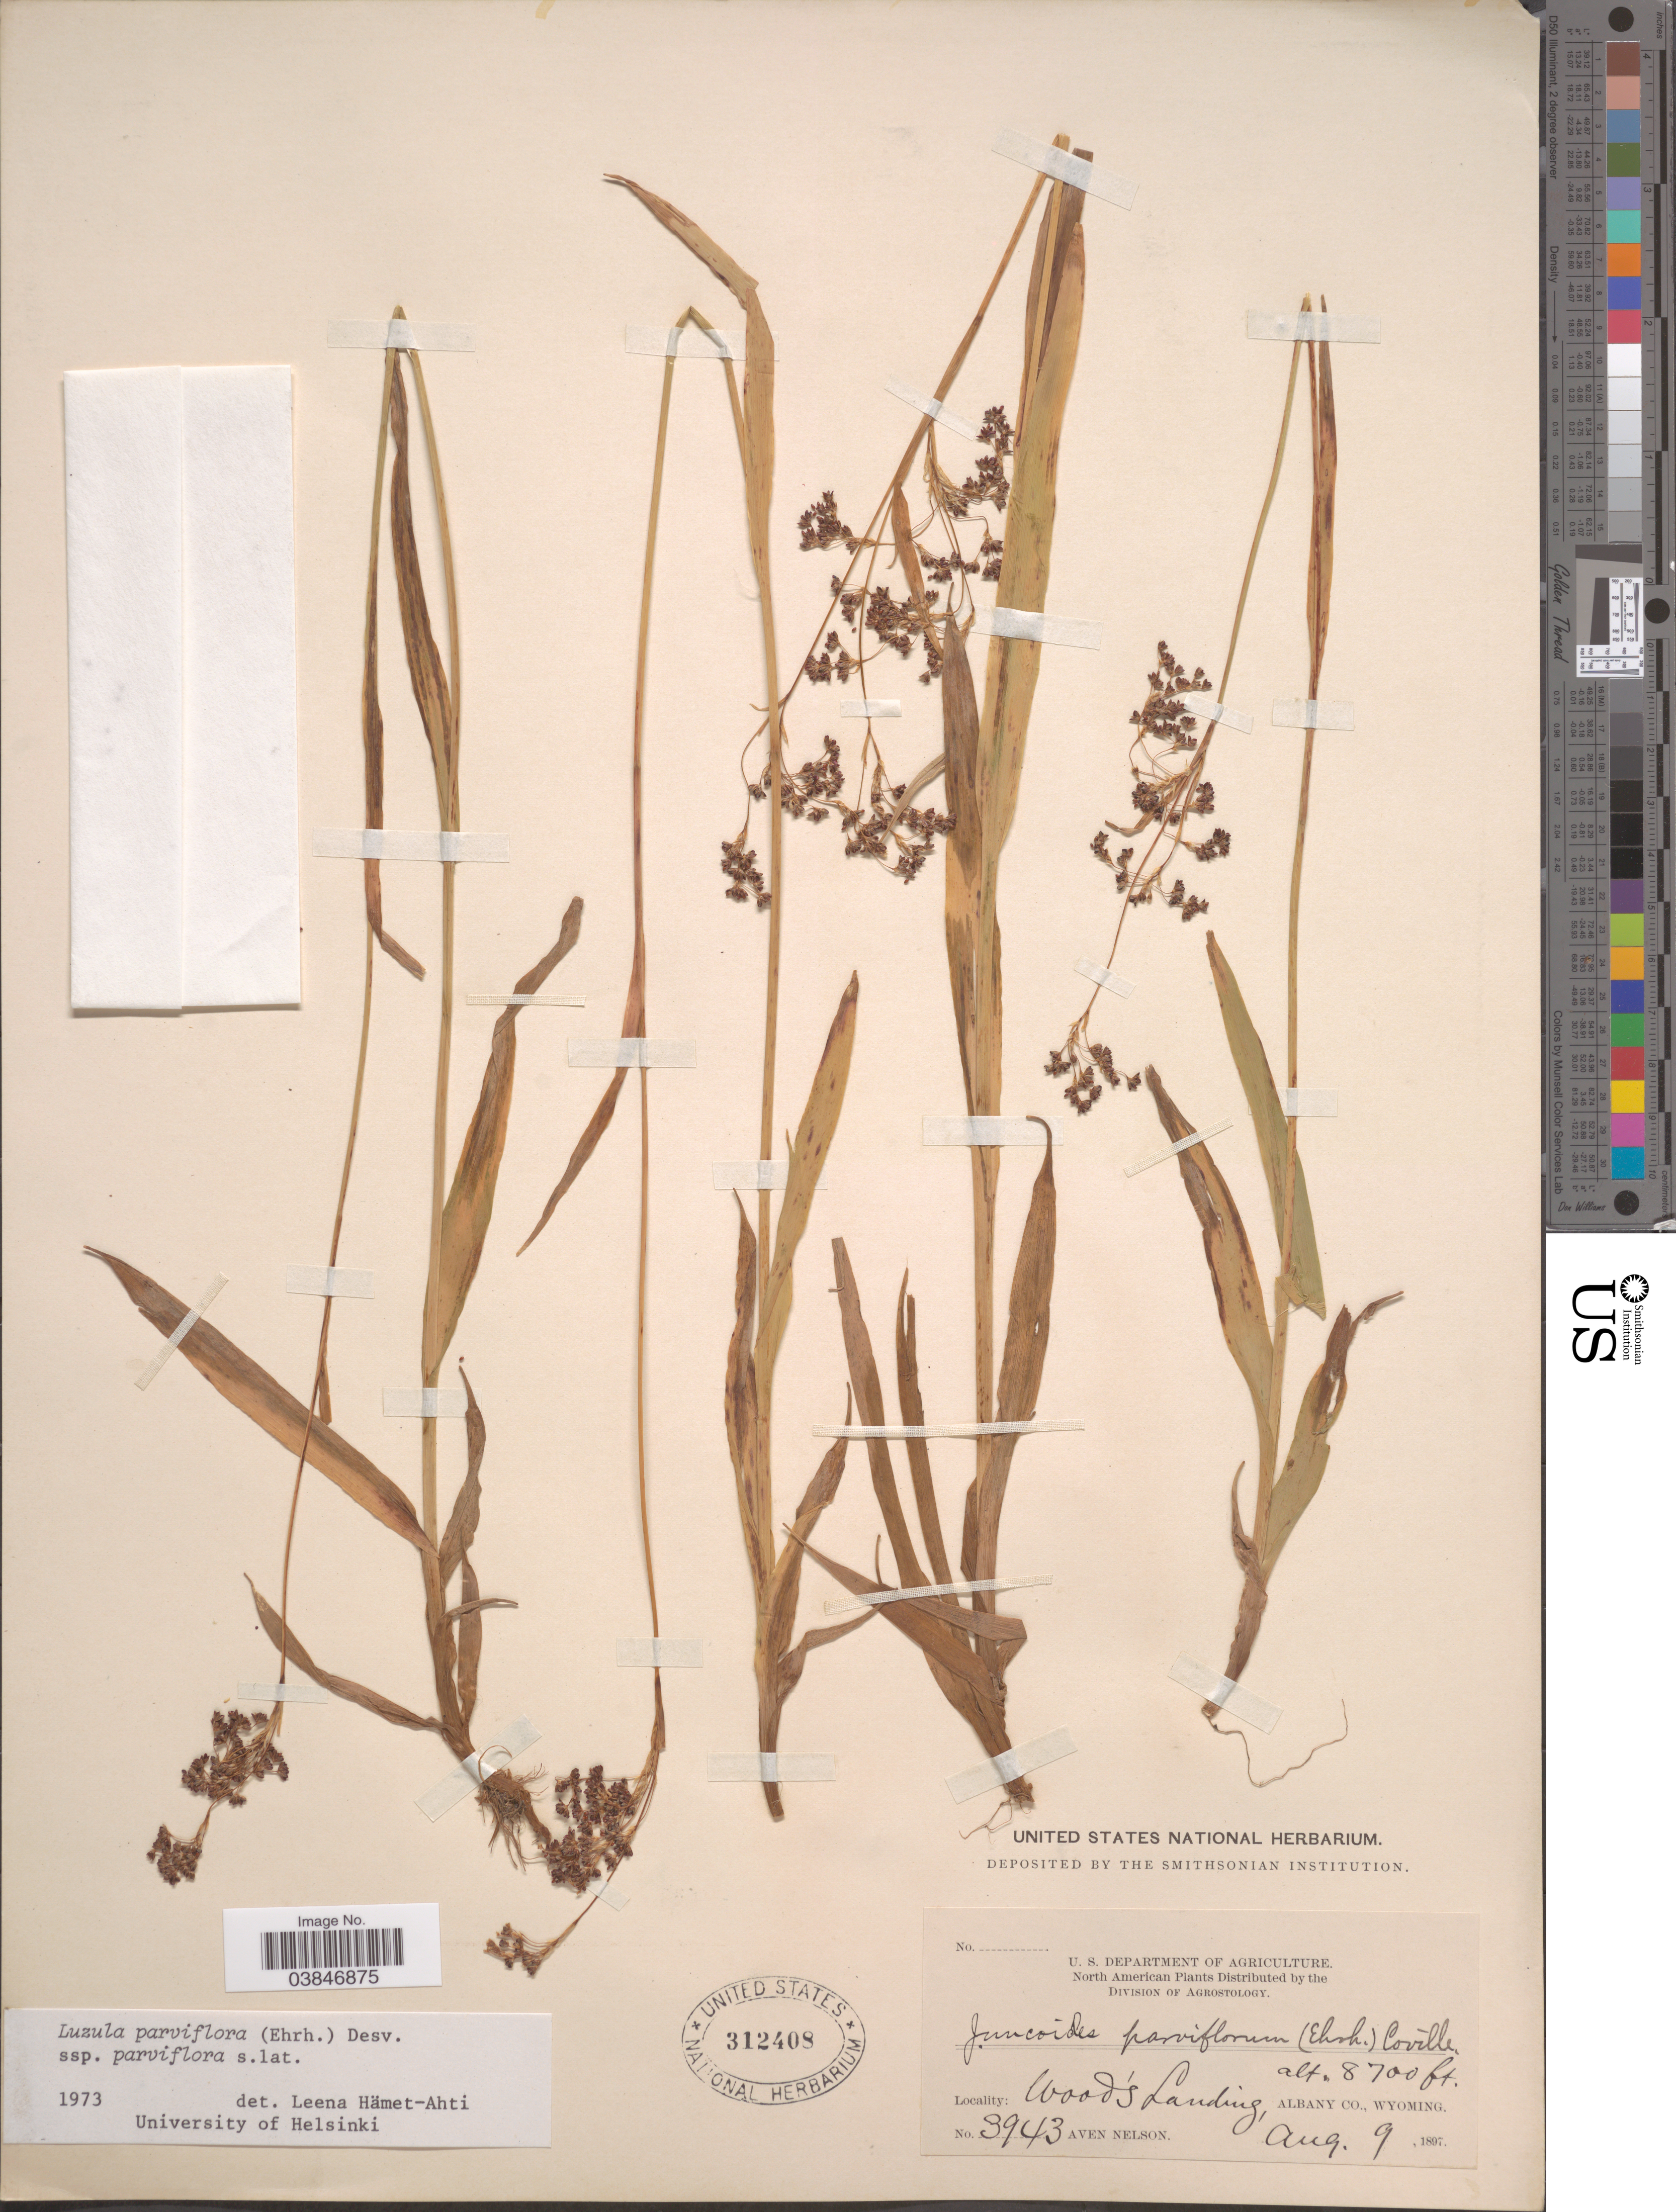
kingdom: Plantae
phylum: Tracheophyta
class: Liliopsida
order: Poales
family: Juncaceae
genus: Luzula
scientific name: Luzula parviflora subsp. parviflora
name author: (Ehrh.) Desv.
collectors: A. Nelson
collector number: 3943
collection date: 1897-08-09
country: United States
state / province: Wyoming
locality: Wood's Landing, Albany Co.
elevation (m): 2652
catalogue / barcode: US 312408